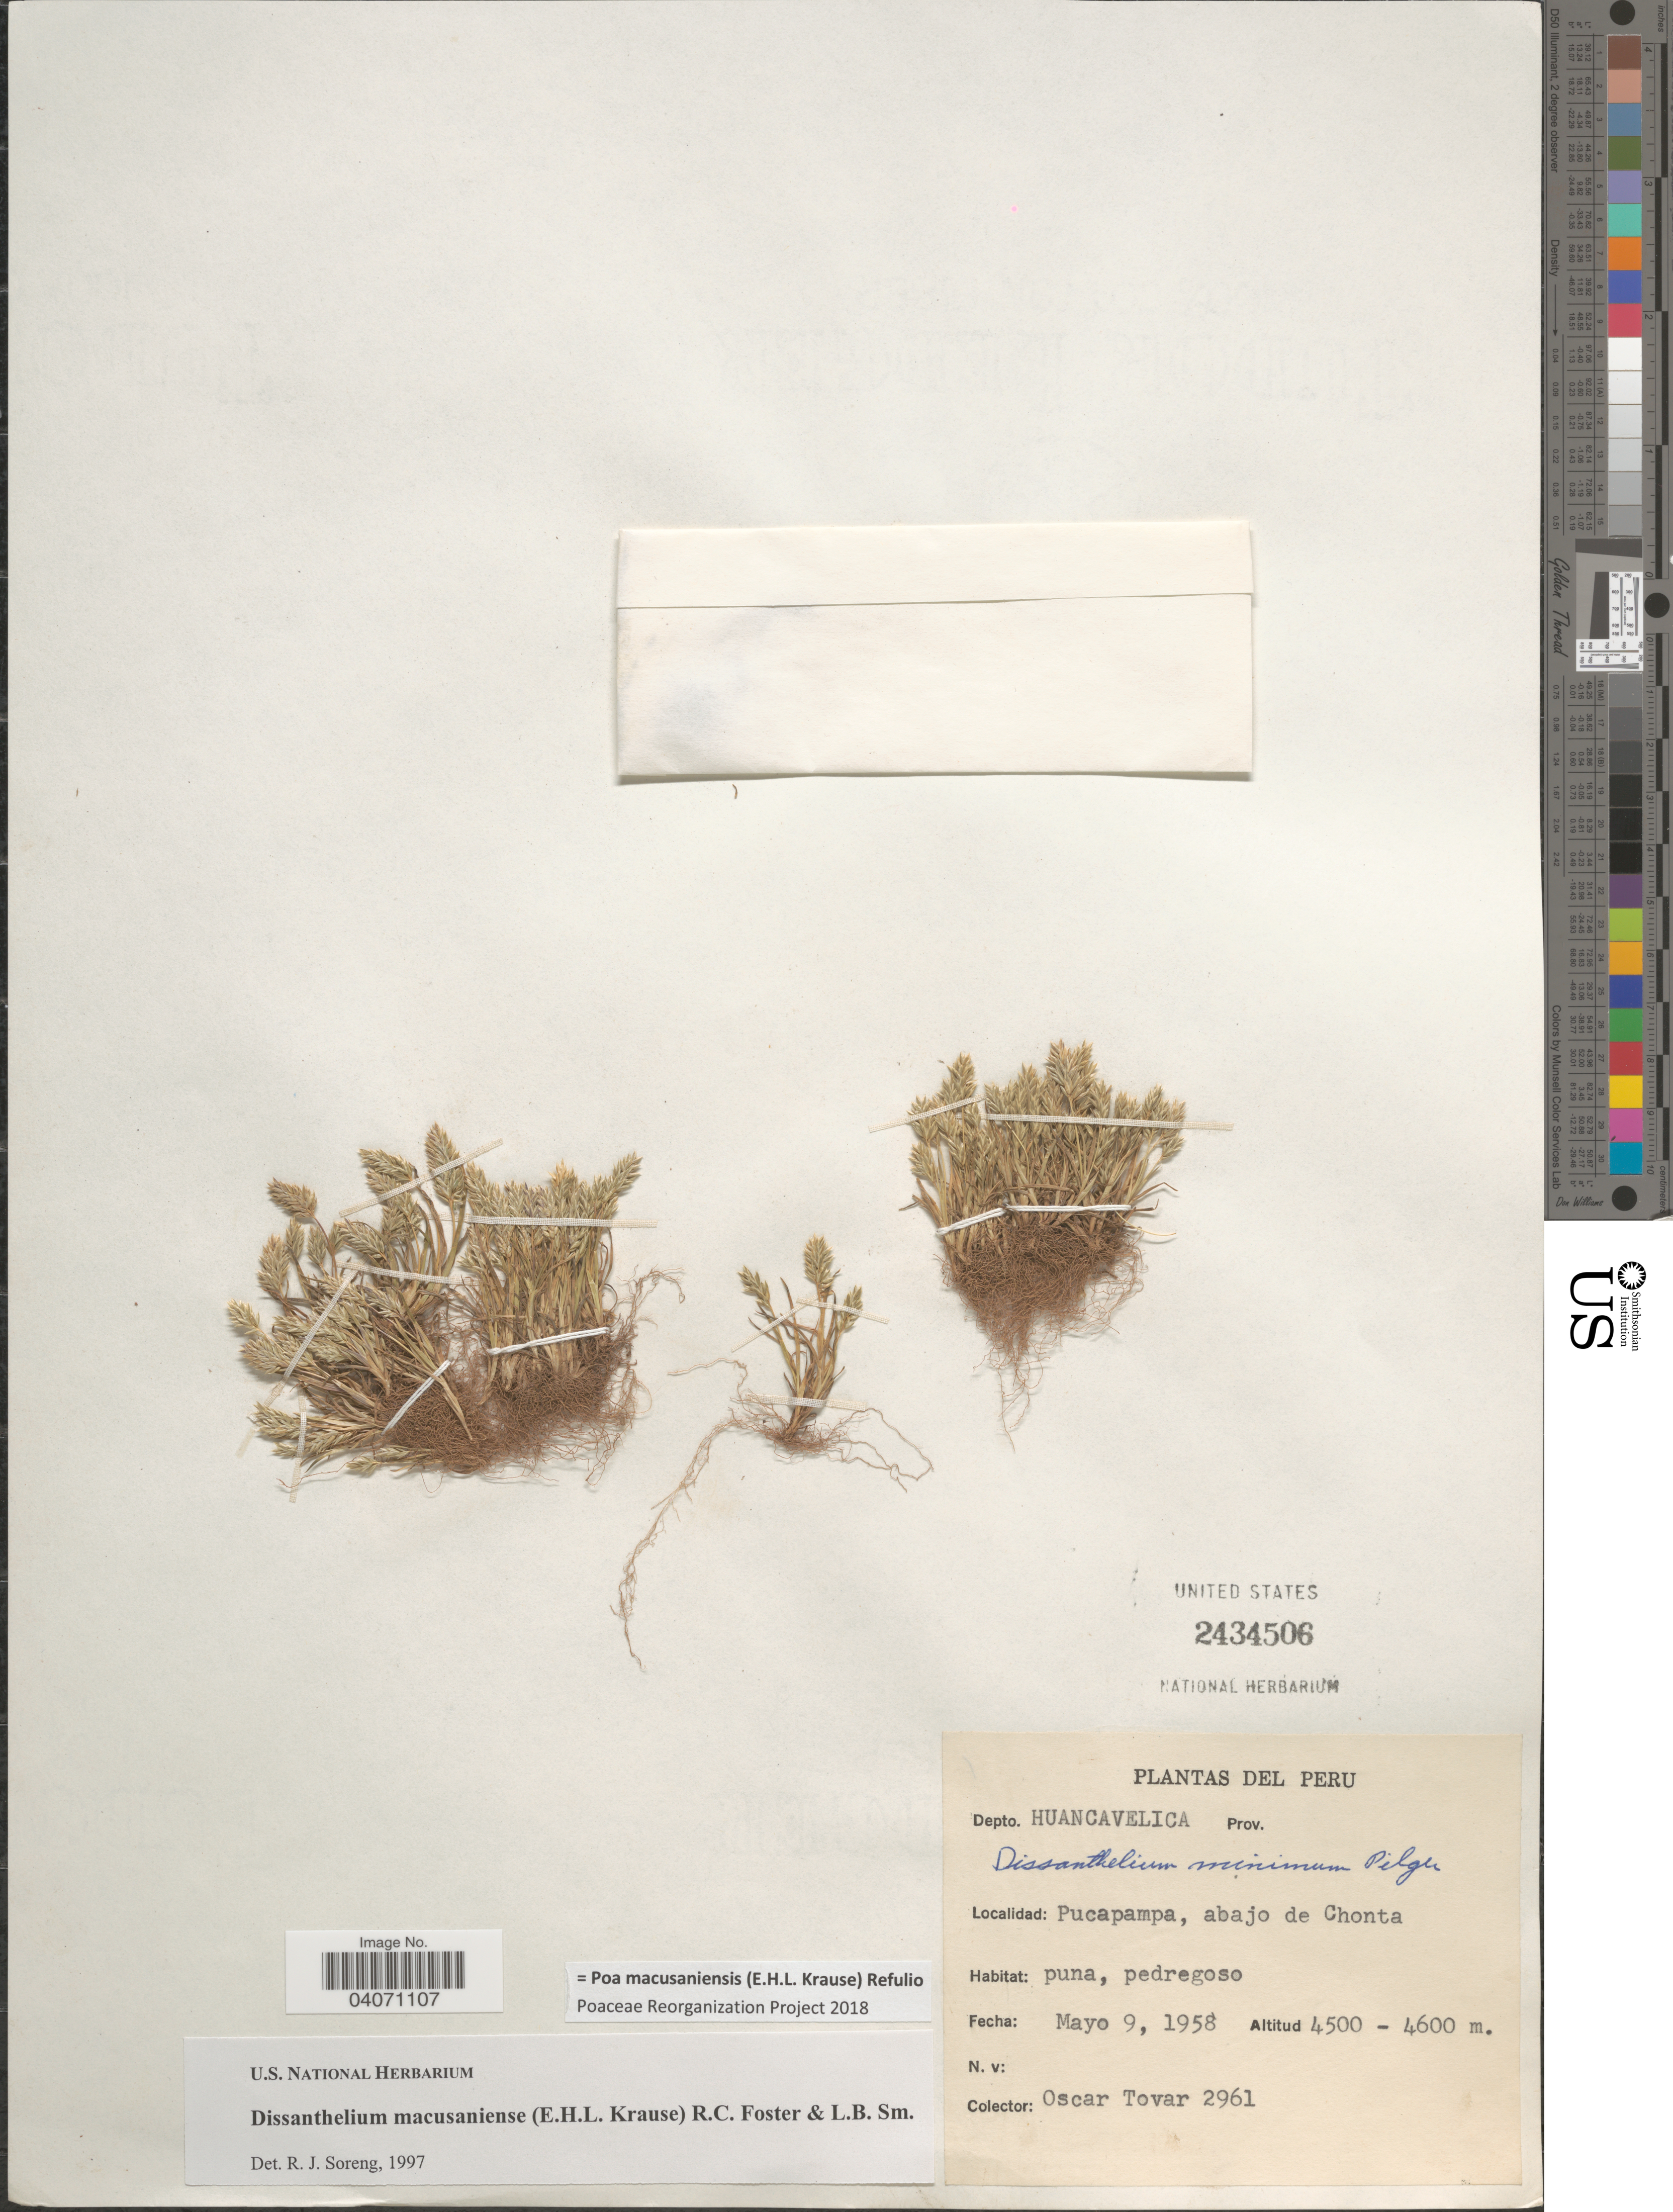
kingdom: Plantae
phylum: Tracheophyta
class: Liliopsida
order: Poales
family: Poaceae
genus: Poa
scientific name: Poa macusaniensis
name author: (E.H.L. Krause) Refulio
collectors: Ó. Tovar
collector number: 2961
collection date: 1958-05-09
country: Peru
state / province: Huancavelica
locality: Pucapampa, abajo de Chonta.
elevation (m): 4500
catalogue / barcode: US 2434506